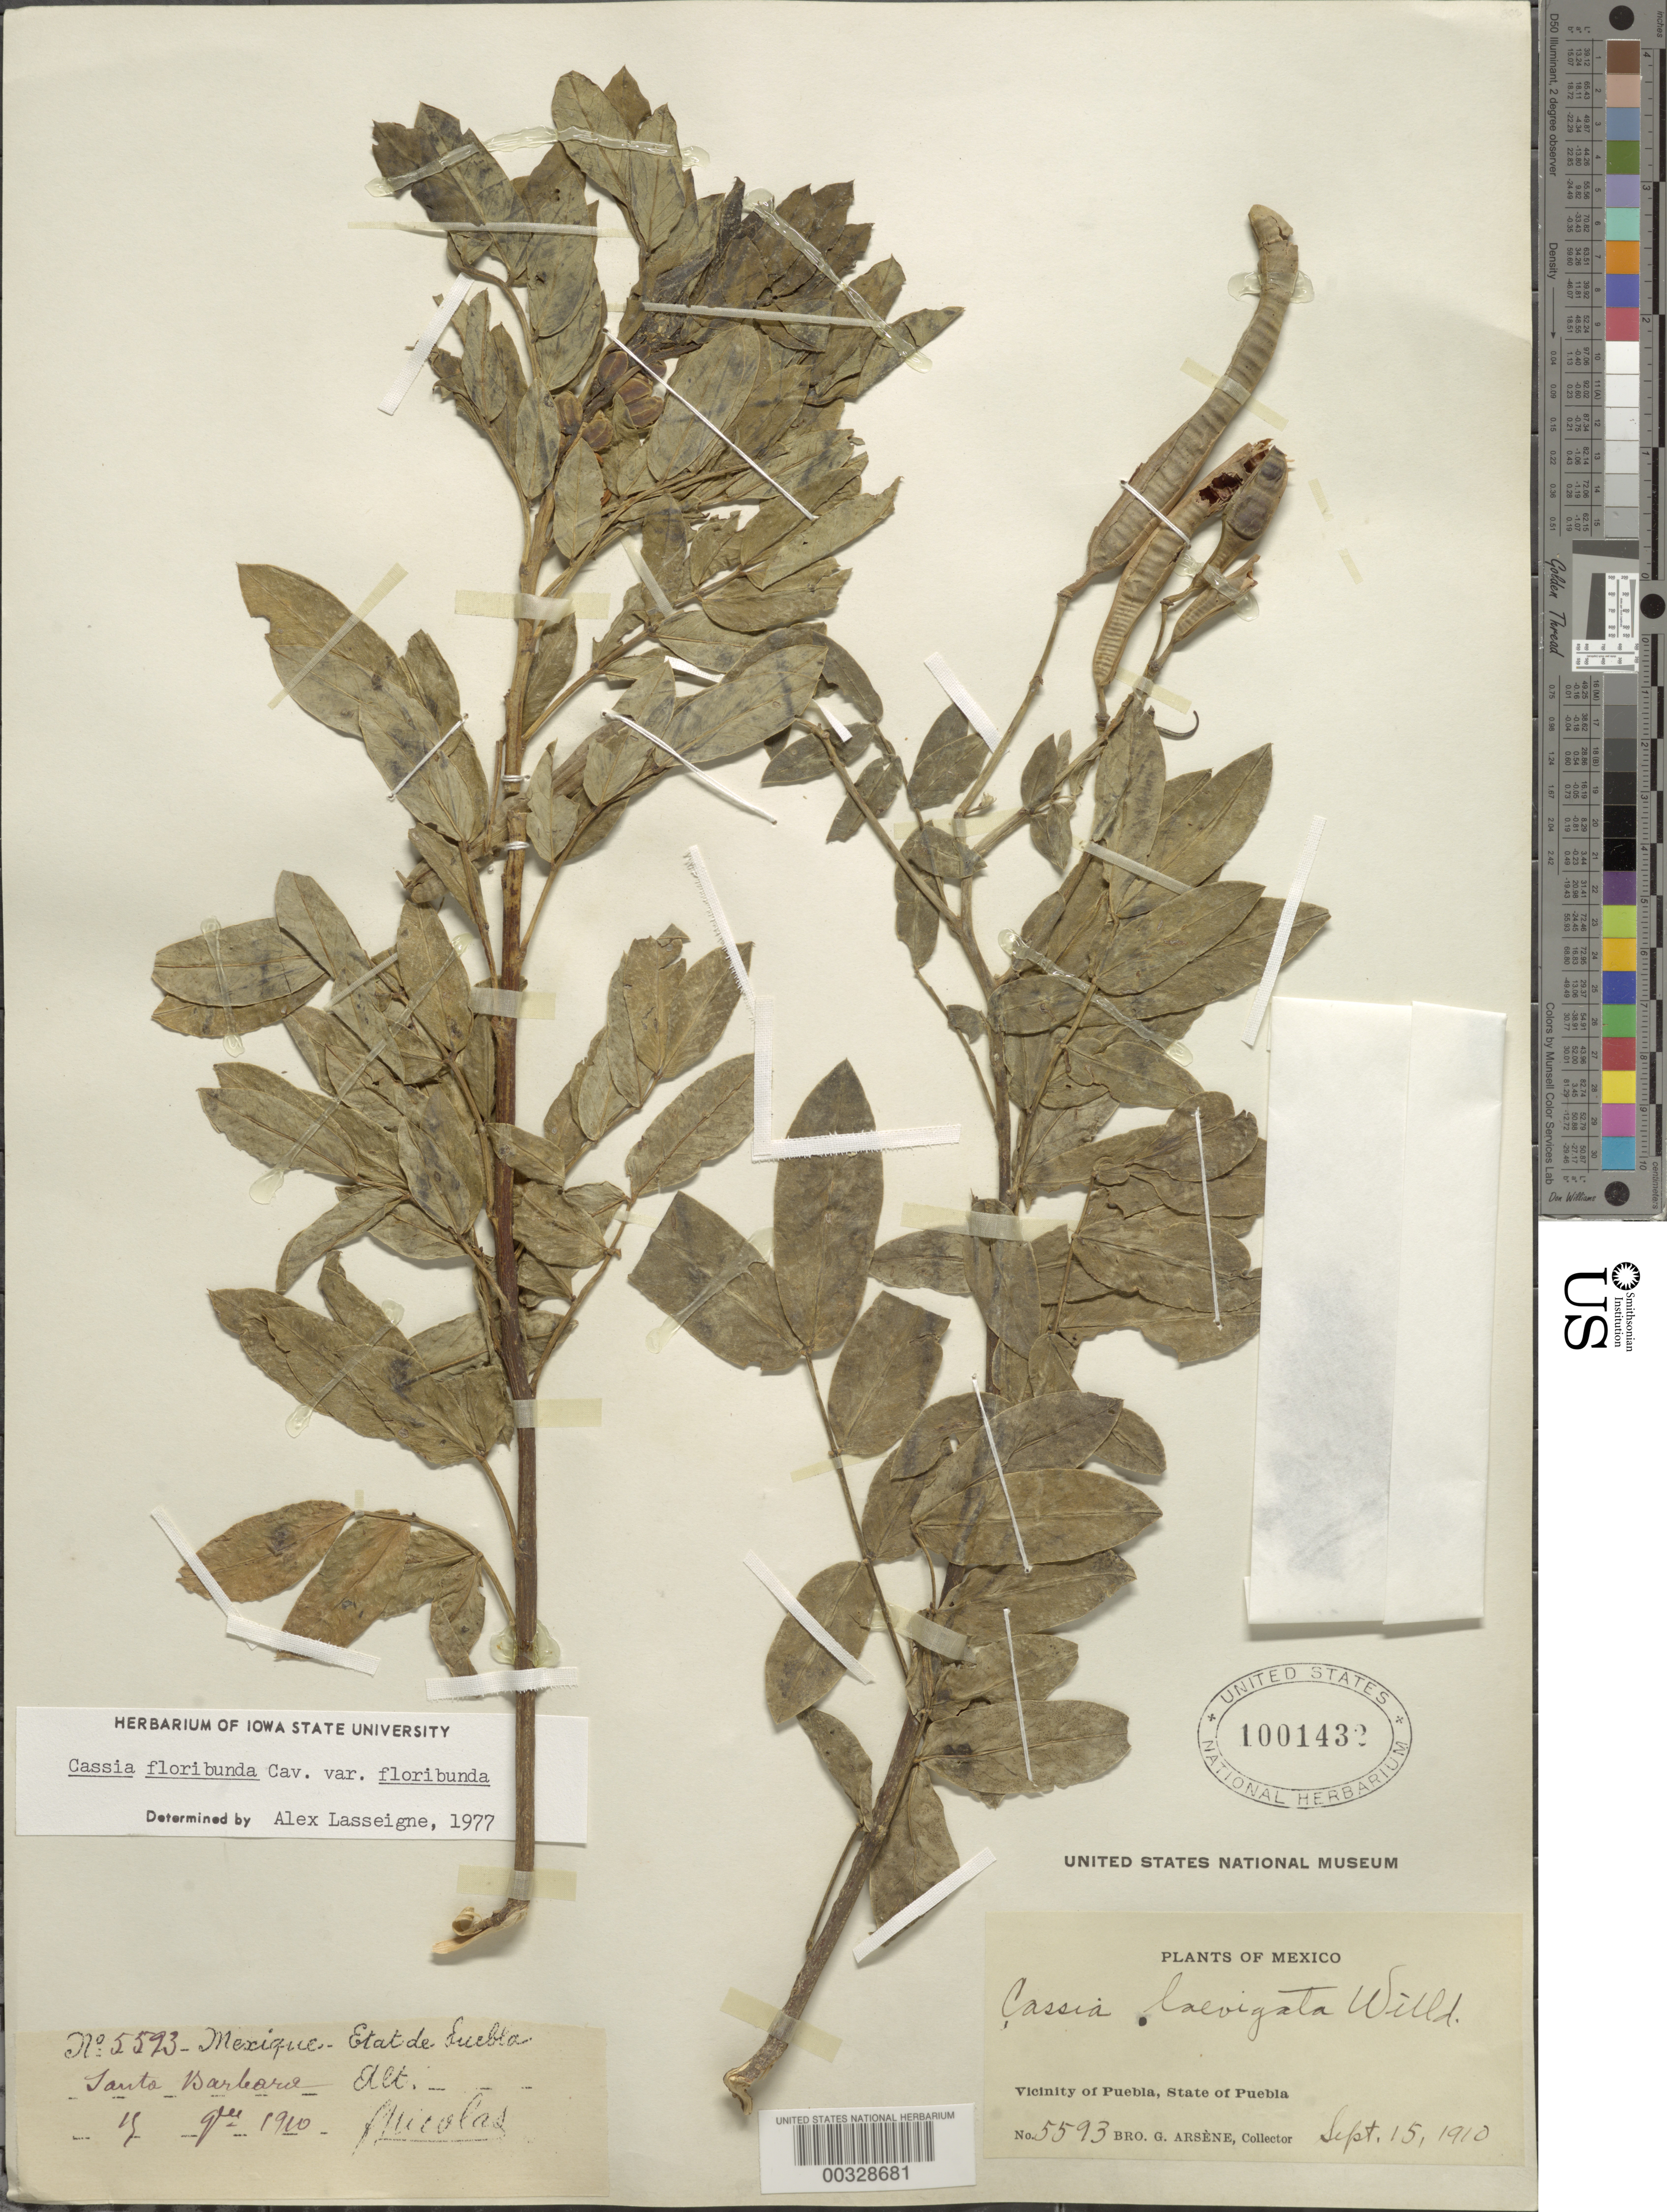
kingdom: Plantae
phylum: Tracheophyta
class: Magnoliopsida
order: Fabales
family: Fabaceae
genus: Senna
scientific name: Senna x floribunda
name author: (Cav.) H.S. Irwin & Barneby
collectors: Bro. G. Arsène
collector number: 5593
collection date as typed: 15 Sep 1910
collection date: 1910-09-15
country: Mexico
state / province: Puebla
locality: Vicinity of Puebla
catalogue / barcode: US 1001432